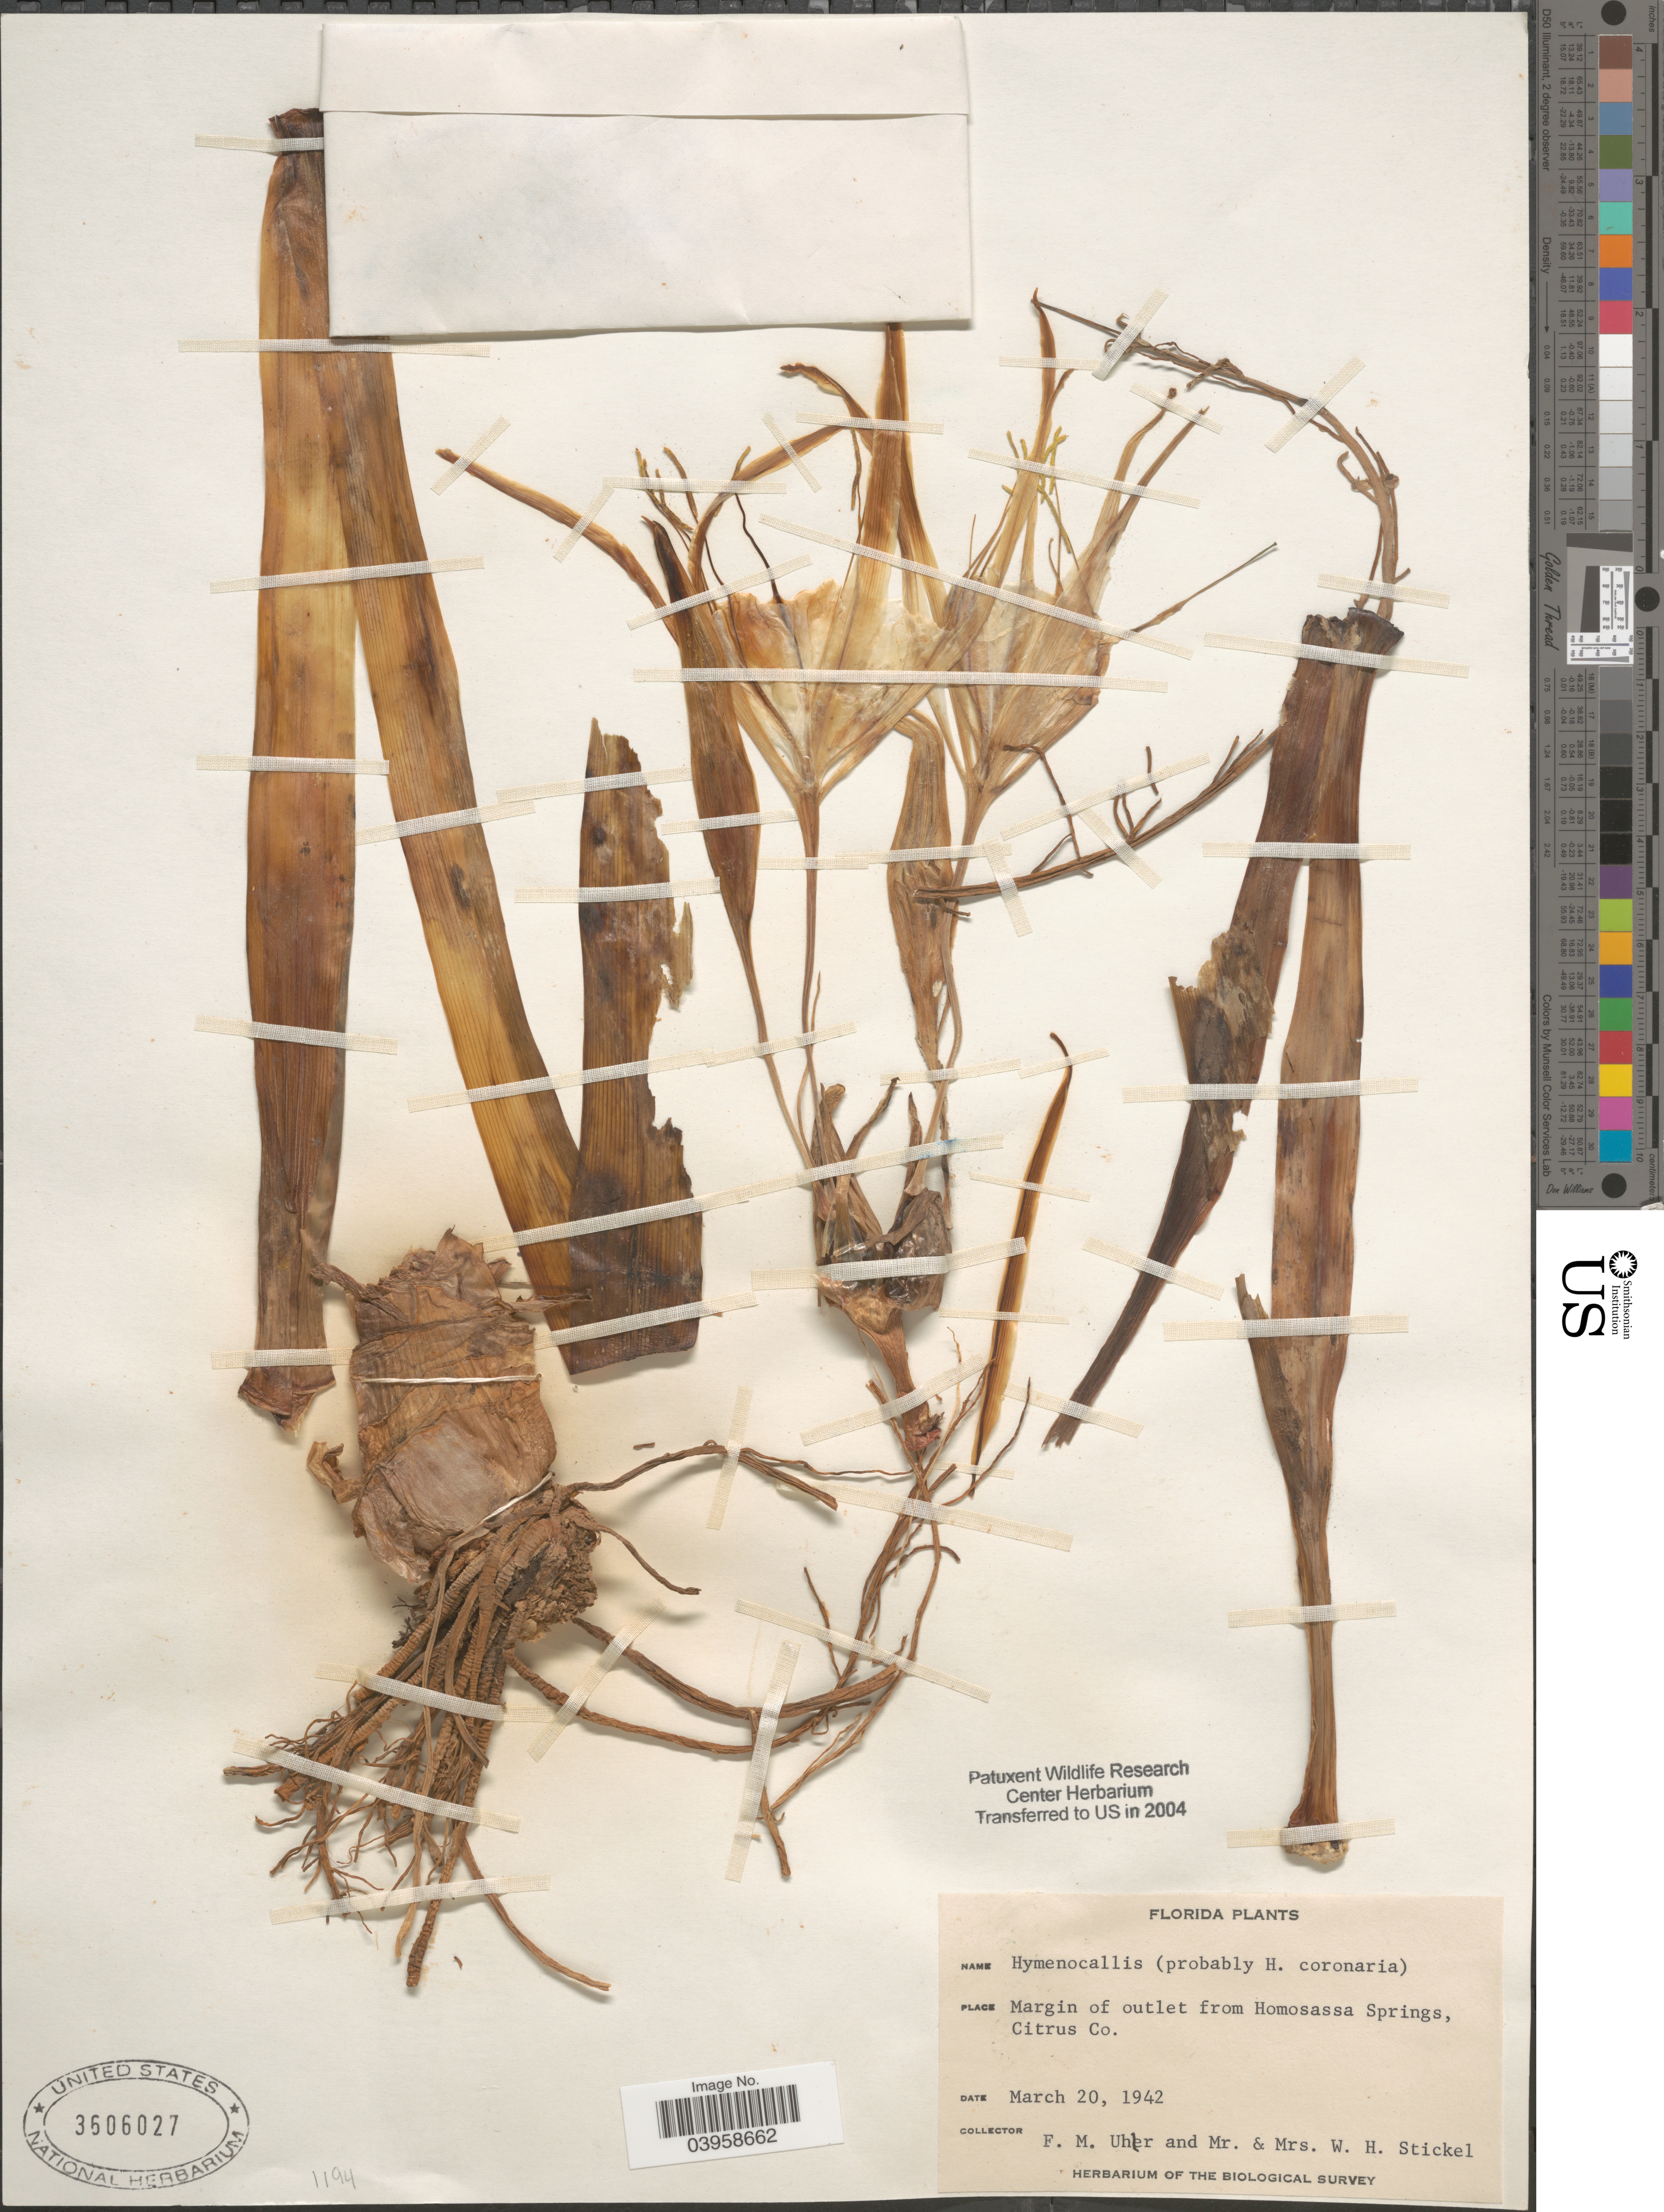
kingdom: Plantae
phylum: Tracheophyta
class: Liliopsida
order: Asparagales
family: Amaryllidaceae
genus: Hymenocallis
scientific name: Hymenocallis sp.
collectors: F. M. Uhler, W. Stickel & W. Stickel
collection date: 1942-03-20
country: United States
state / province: Florida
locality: Margin of outlet from Homosassa Springs, Citrus Co.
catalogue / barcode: US 3606027